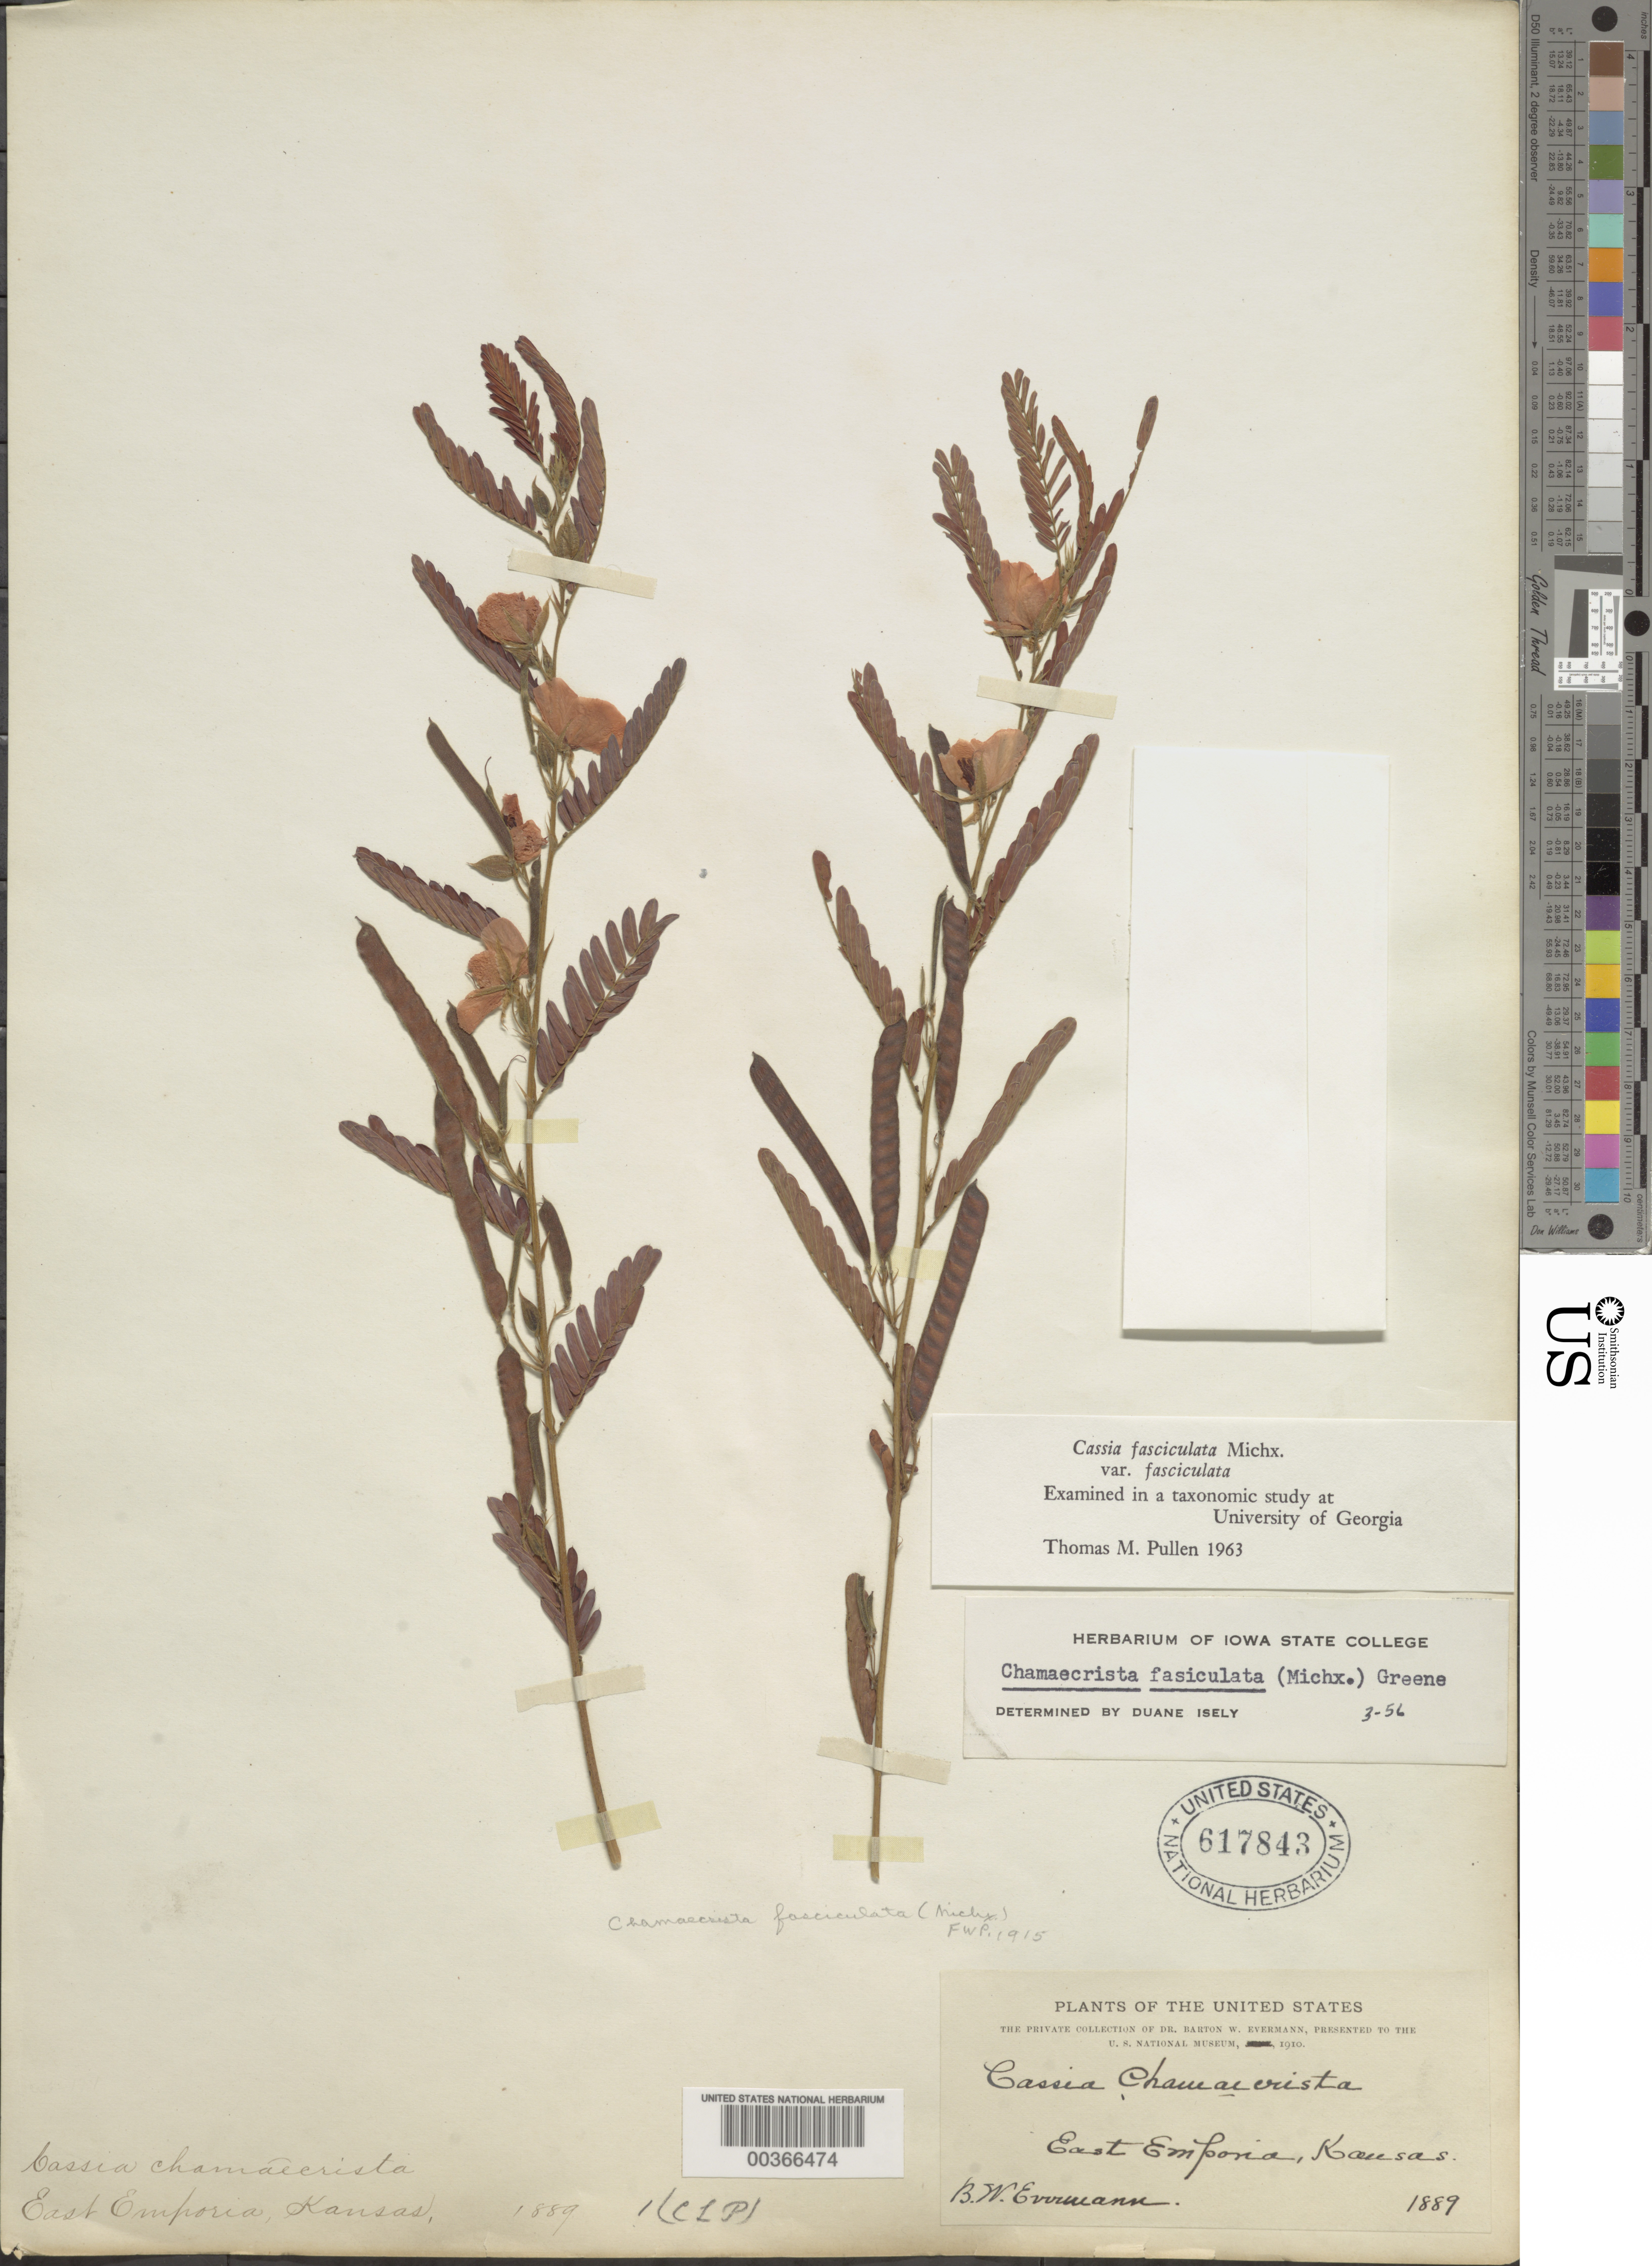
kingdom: Plantae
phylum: Tracheophyta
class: Magnoliopsida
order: Fabales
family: Fabaceae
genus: Chamaecrista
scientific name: Chamaecrista fasciculata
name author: (Michx.) Greene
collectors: B. W. Evermann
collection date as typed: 1889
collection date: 1889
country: United States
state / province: Kansas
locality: East emporia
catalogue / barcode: US 617843